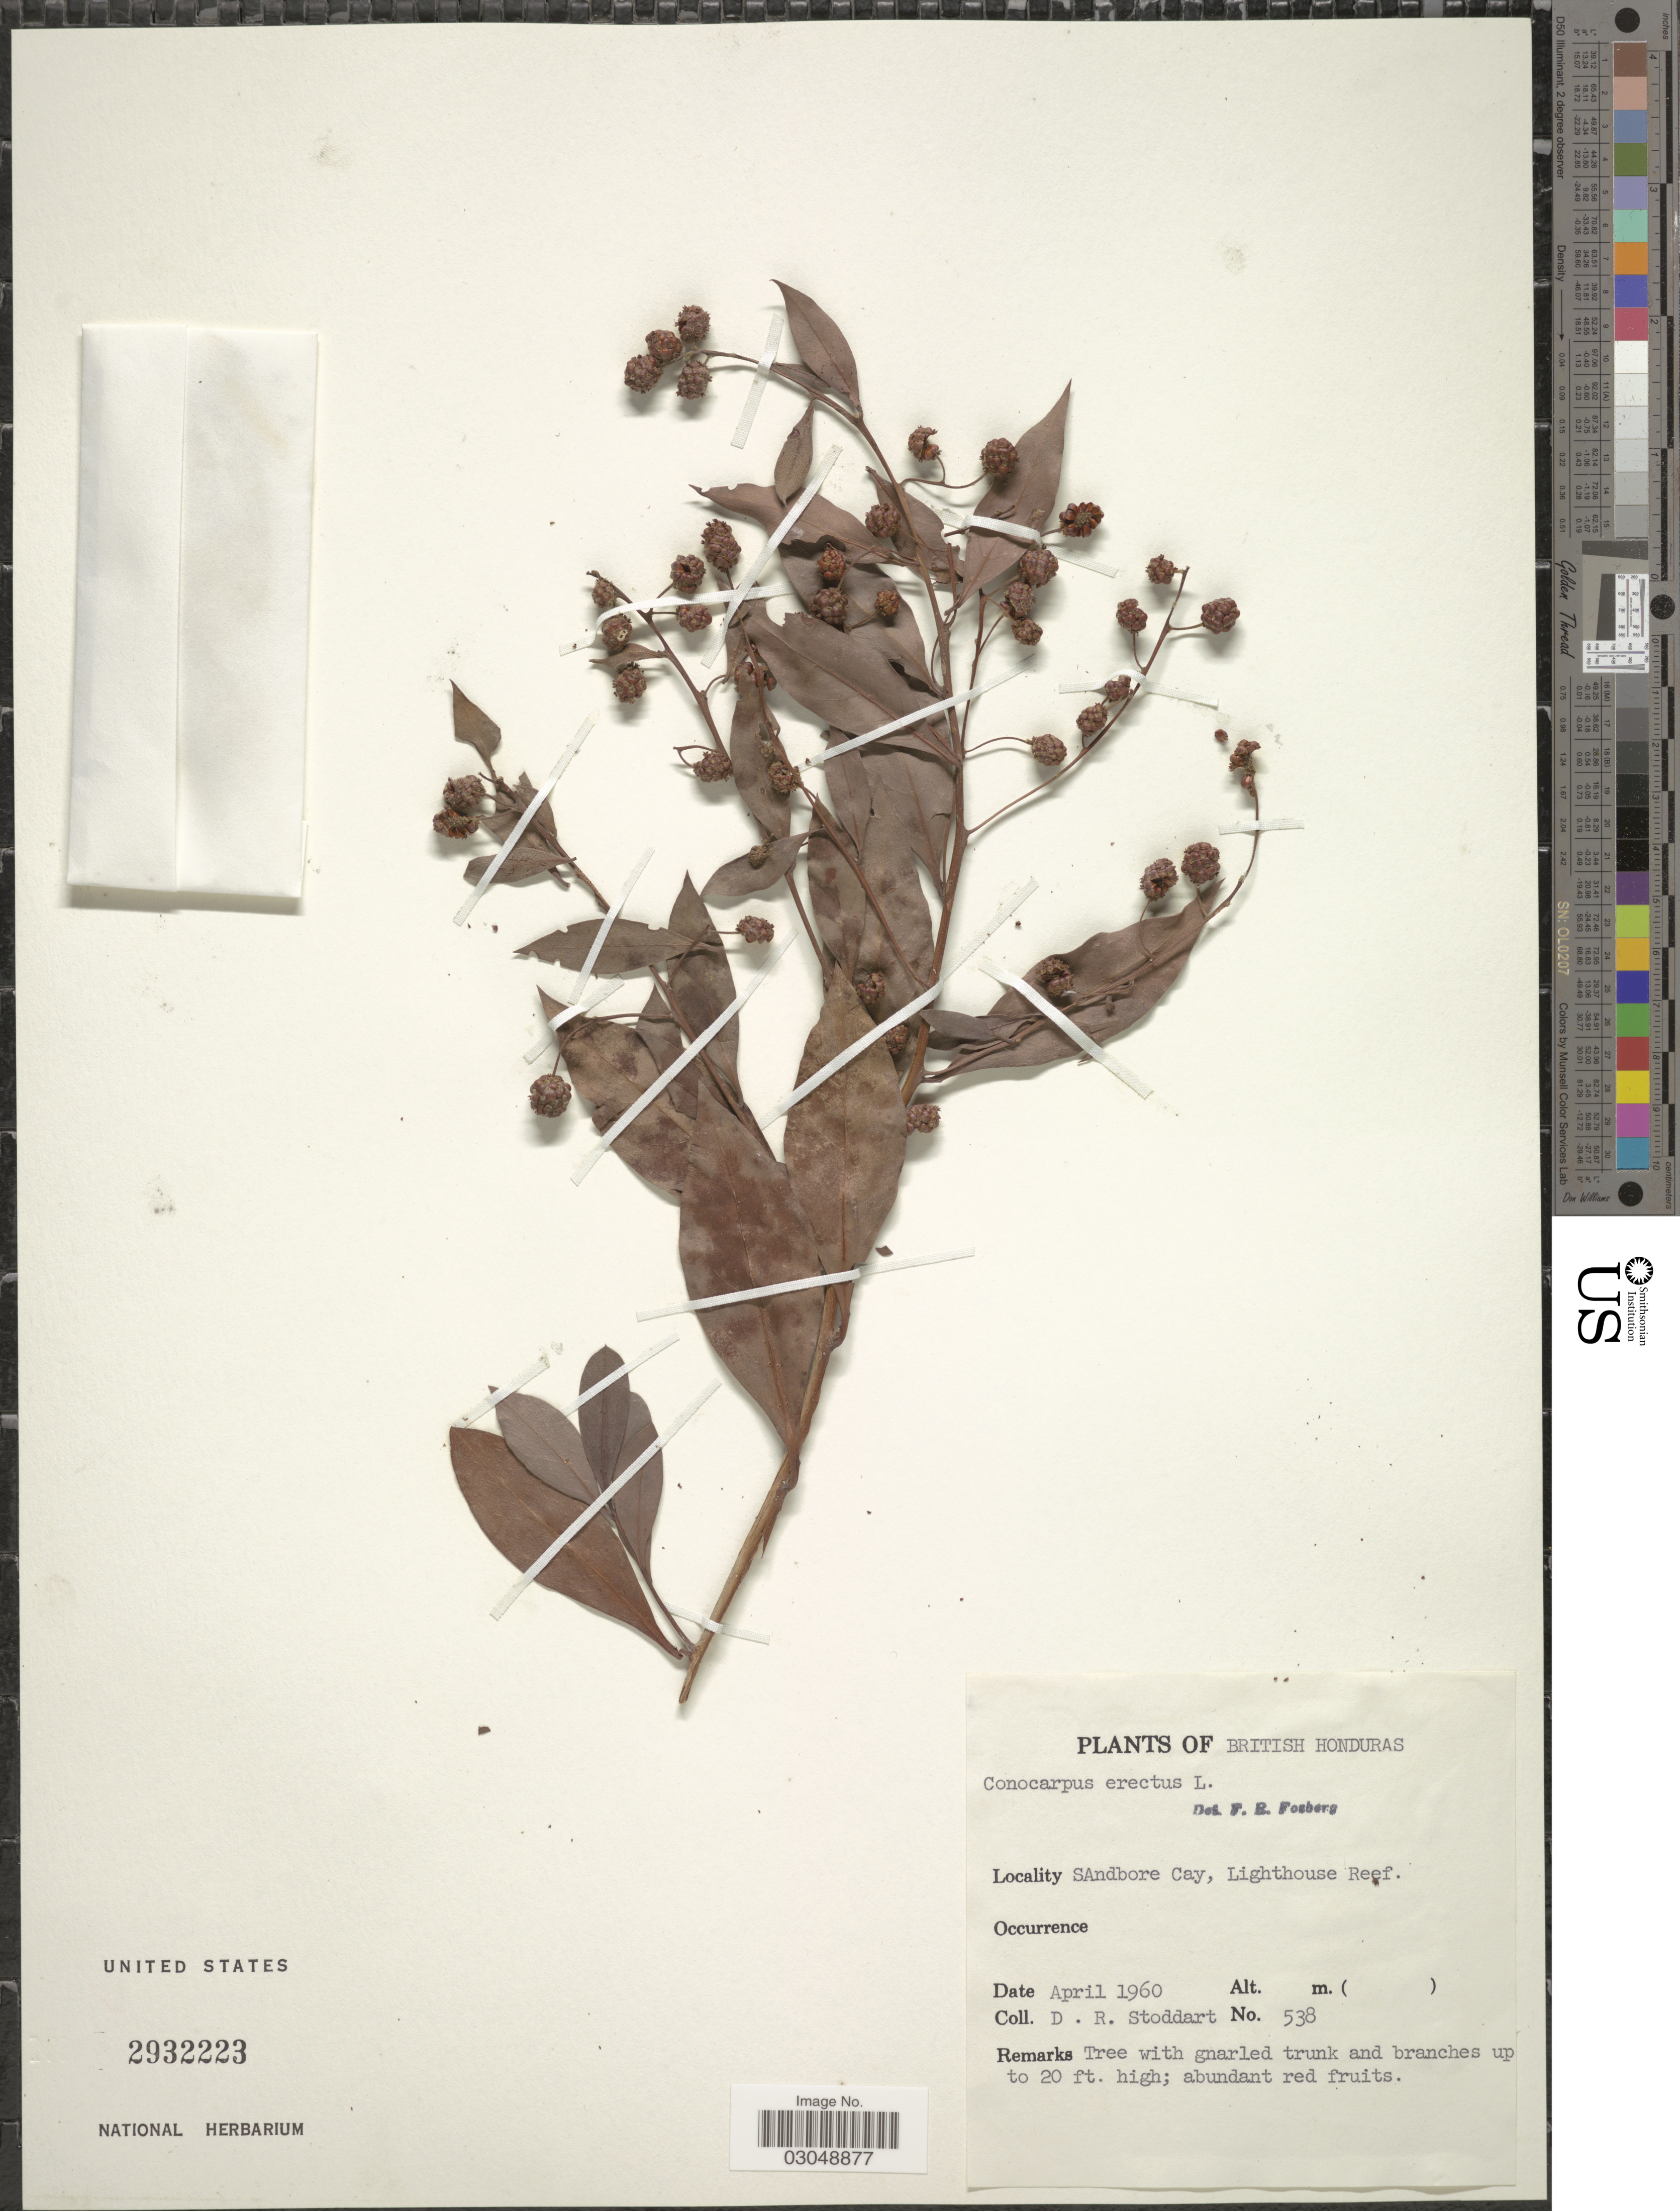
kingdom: Plantae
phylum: Tracheophyta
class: Magnoliopsida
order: Myrtales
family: Combretaceae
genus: Conocarpus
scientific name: Conocarpus erectus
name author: L.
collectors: D. R. Stoddart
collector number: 538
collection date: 1960-04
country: Belize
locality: British Honduras. Sandbore Cay, Lighthouse Reef.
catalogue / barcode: US 2932223